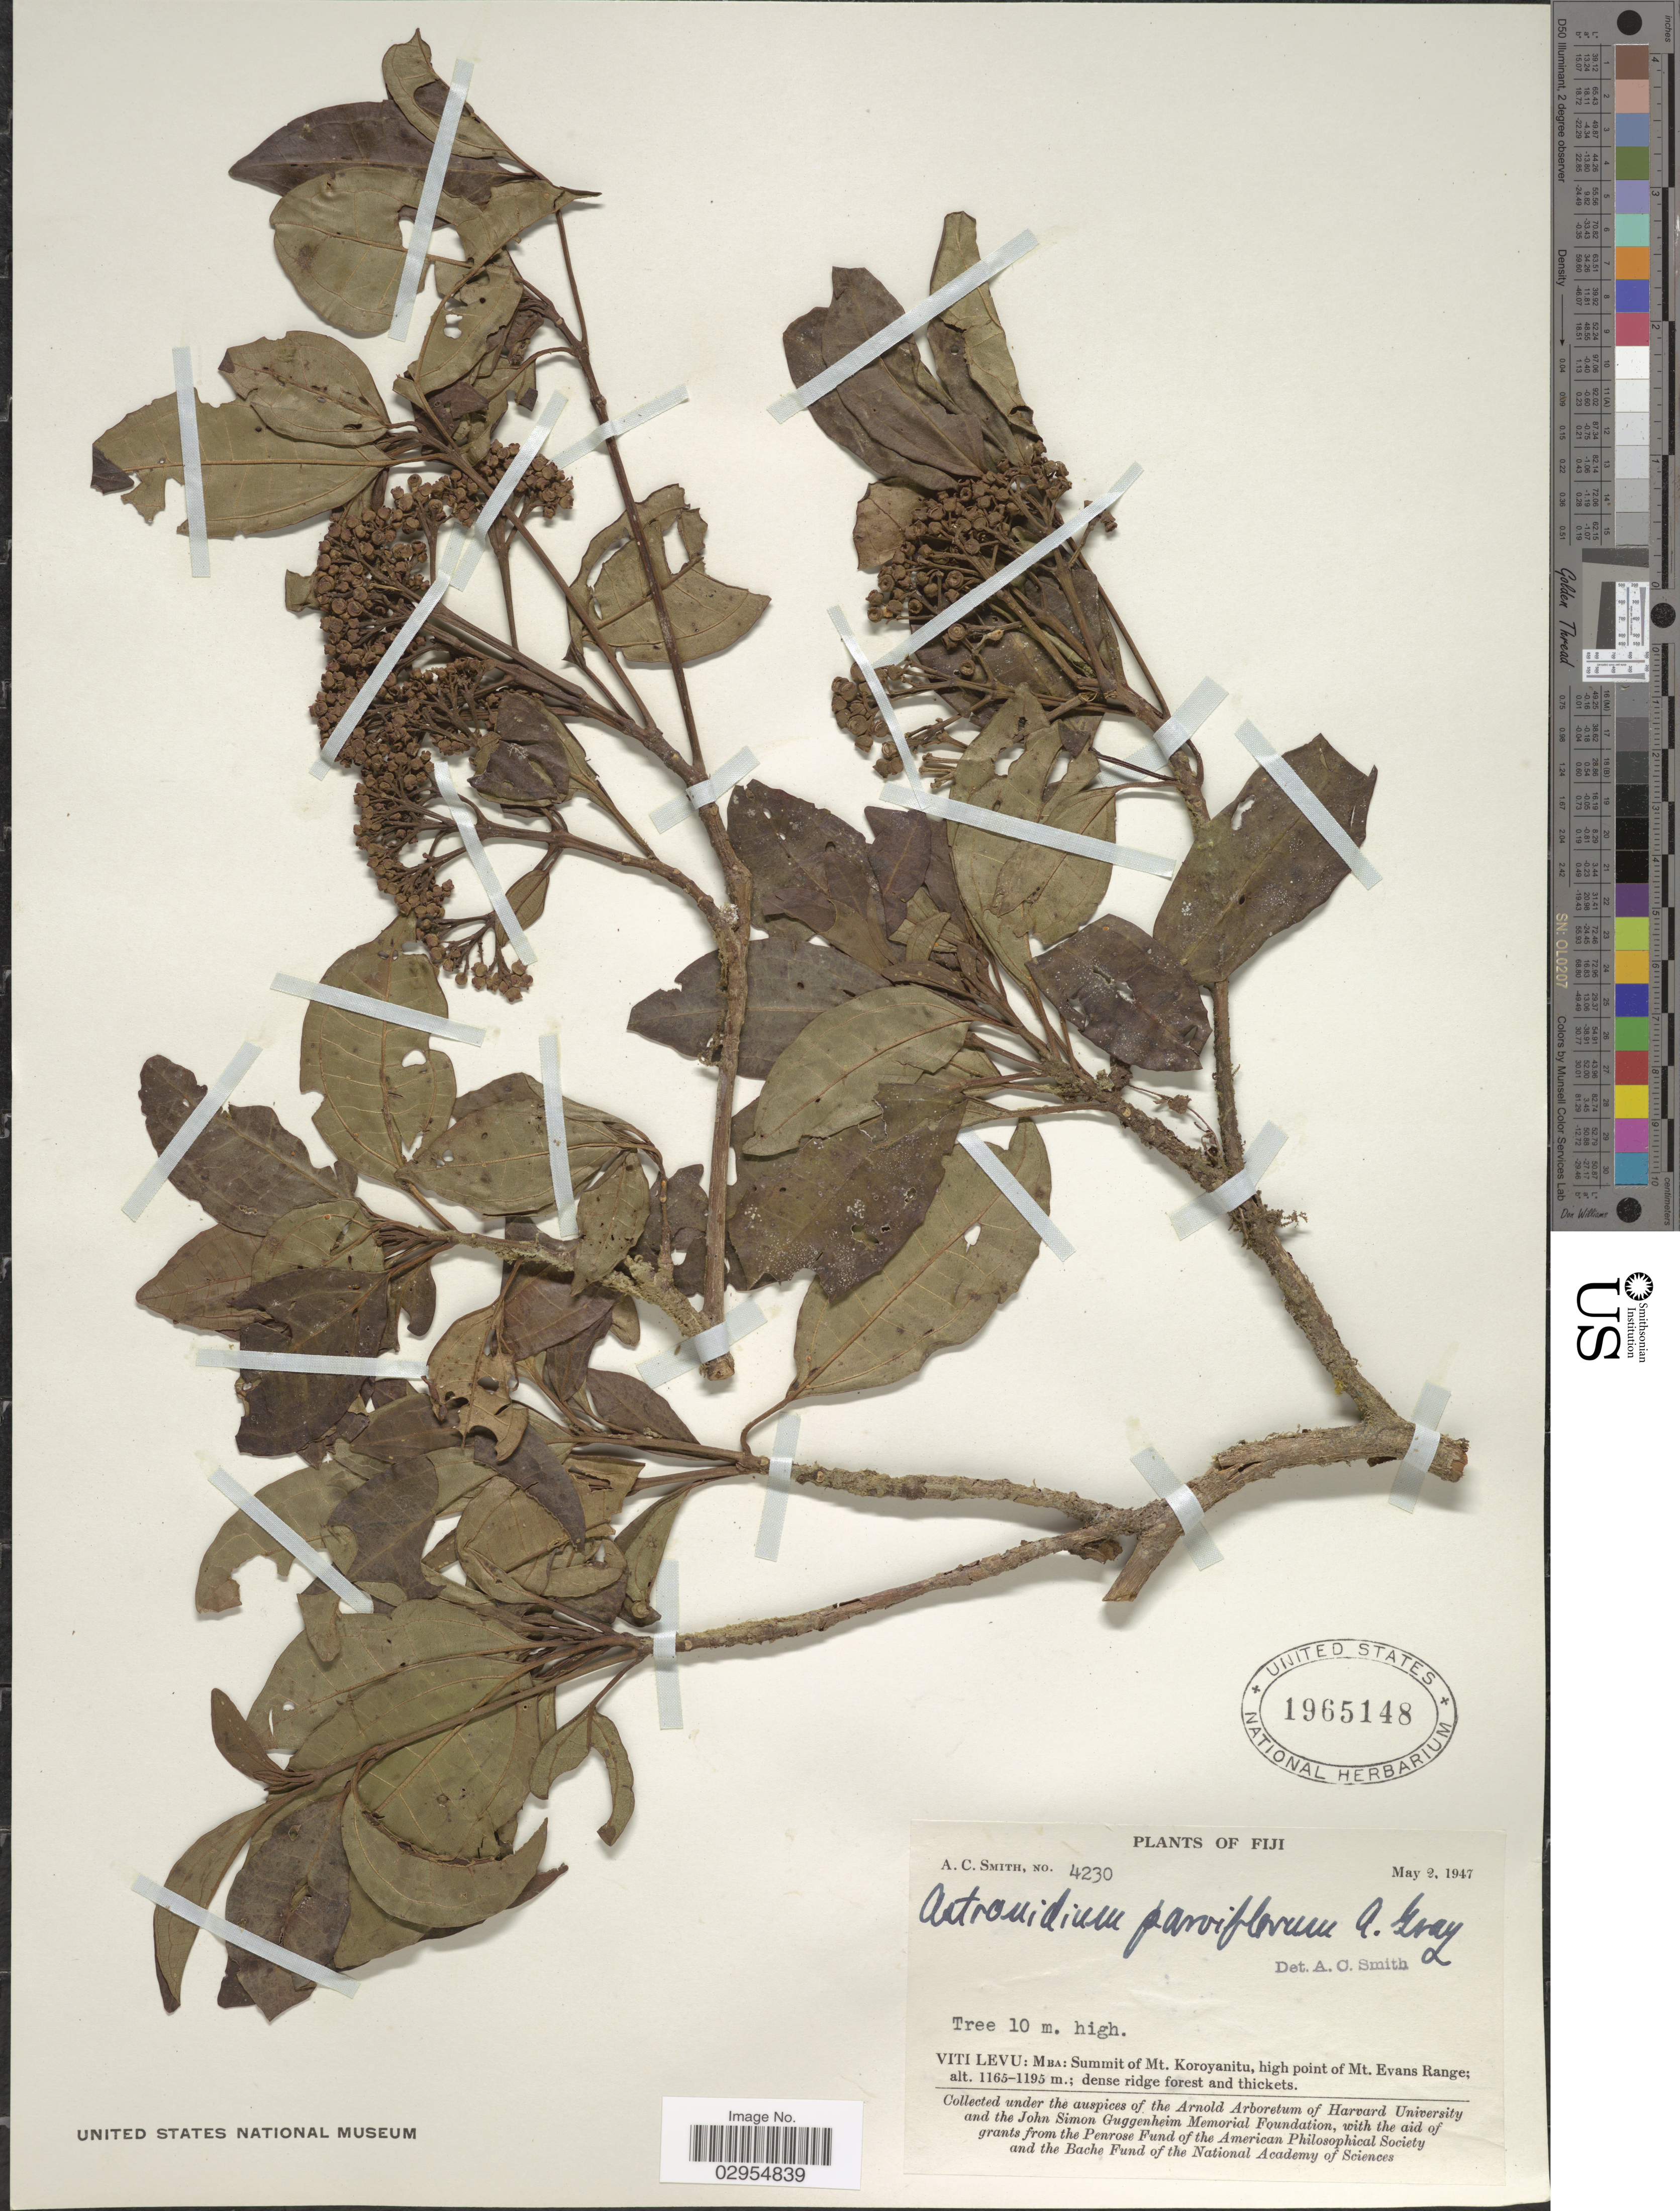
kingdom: Plantae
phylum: Tracheophyta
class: Magnoliopsida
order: Myrtales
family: Melastomataceae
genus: Astronidium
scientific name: Astronidium parviflorum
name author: A. Gray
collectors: A. C. Smith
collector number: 4230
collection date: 1947-05-02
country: Fiji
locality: Viti Levu: Mba: Summit of Mt. Koroyanitu, high poit of Mt. Evans Range.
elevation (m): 1165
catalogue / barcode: US 1965148